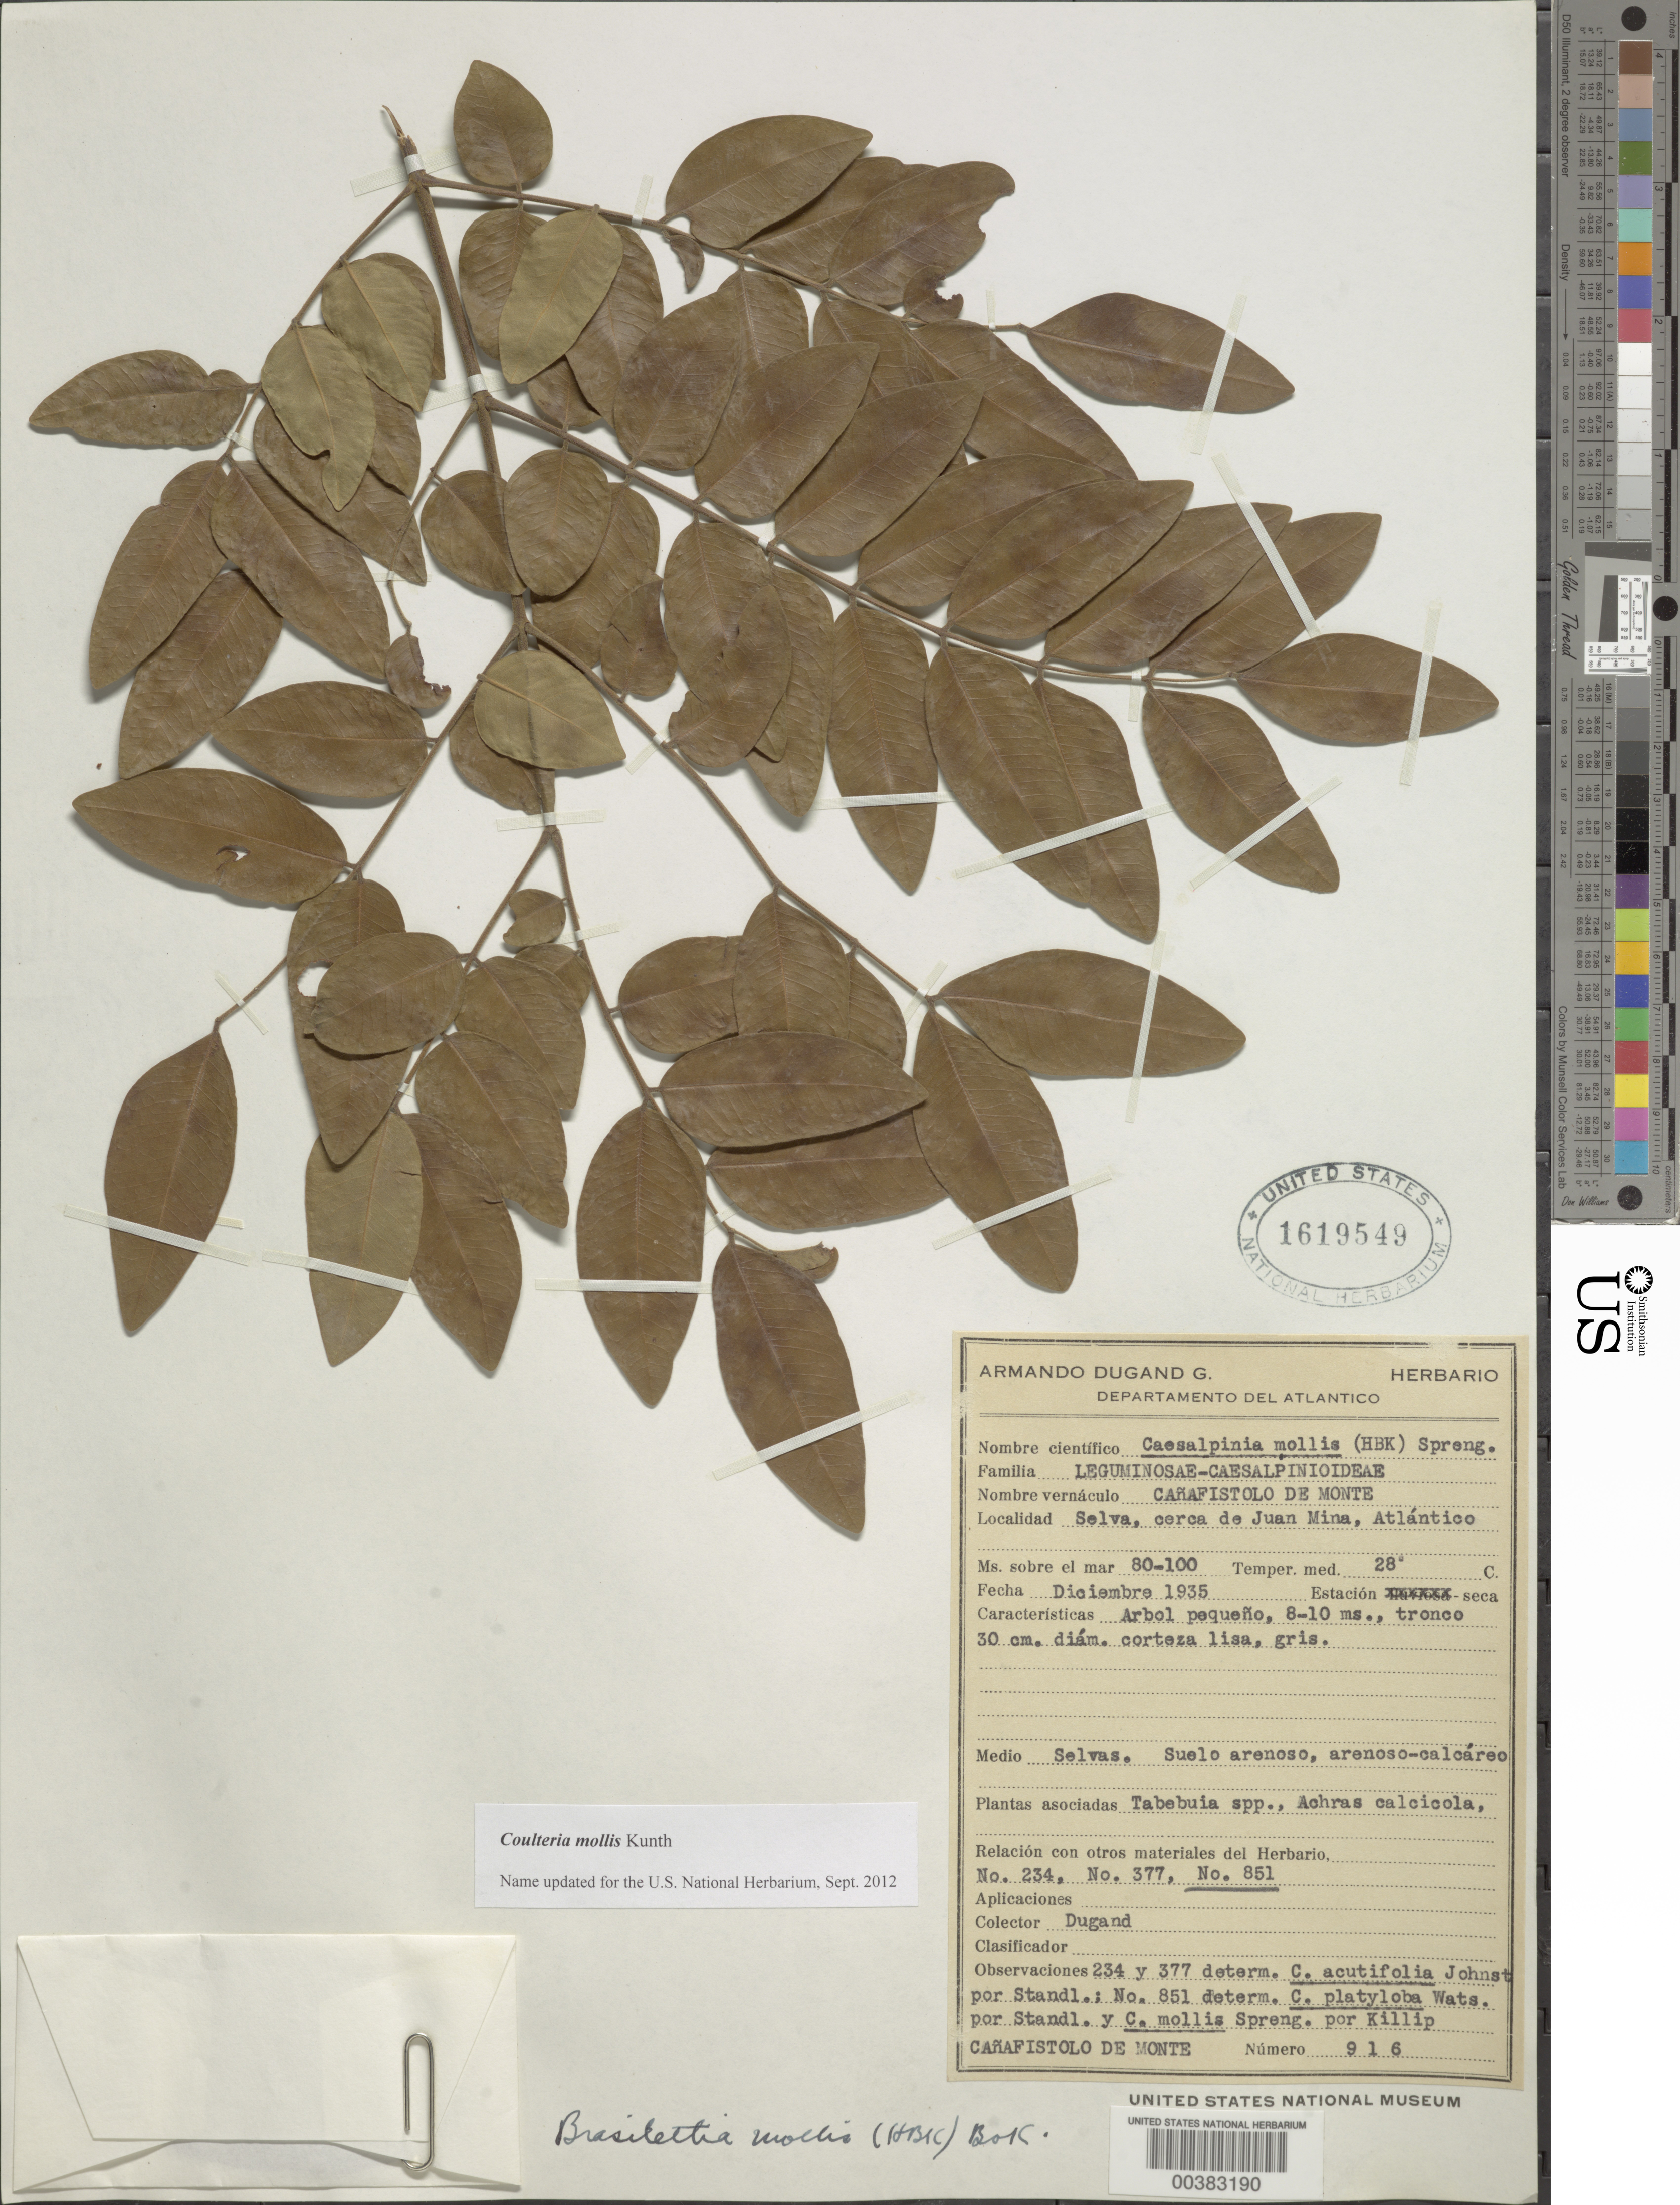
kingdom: Plantae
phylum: Tracheophyta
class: Magnoliopsida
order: Fabales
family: Fabaceae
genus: Coulteria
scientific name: Coulteria mollis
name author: Kunth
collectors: A. Dugand G.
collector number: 916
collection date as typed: Dec 1935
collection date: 1935-12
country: Colombia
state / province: Atlántico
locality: Selva, Cerca de Juan Mina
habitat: Selvas; suelo arenoso, arenoso-calcareo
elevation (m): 80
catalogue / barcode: US 1619549